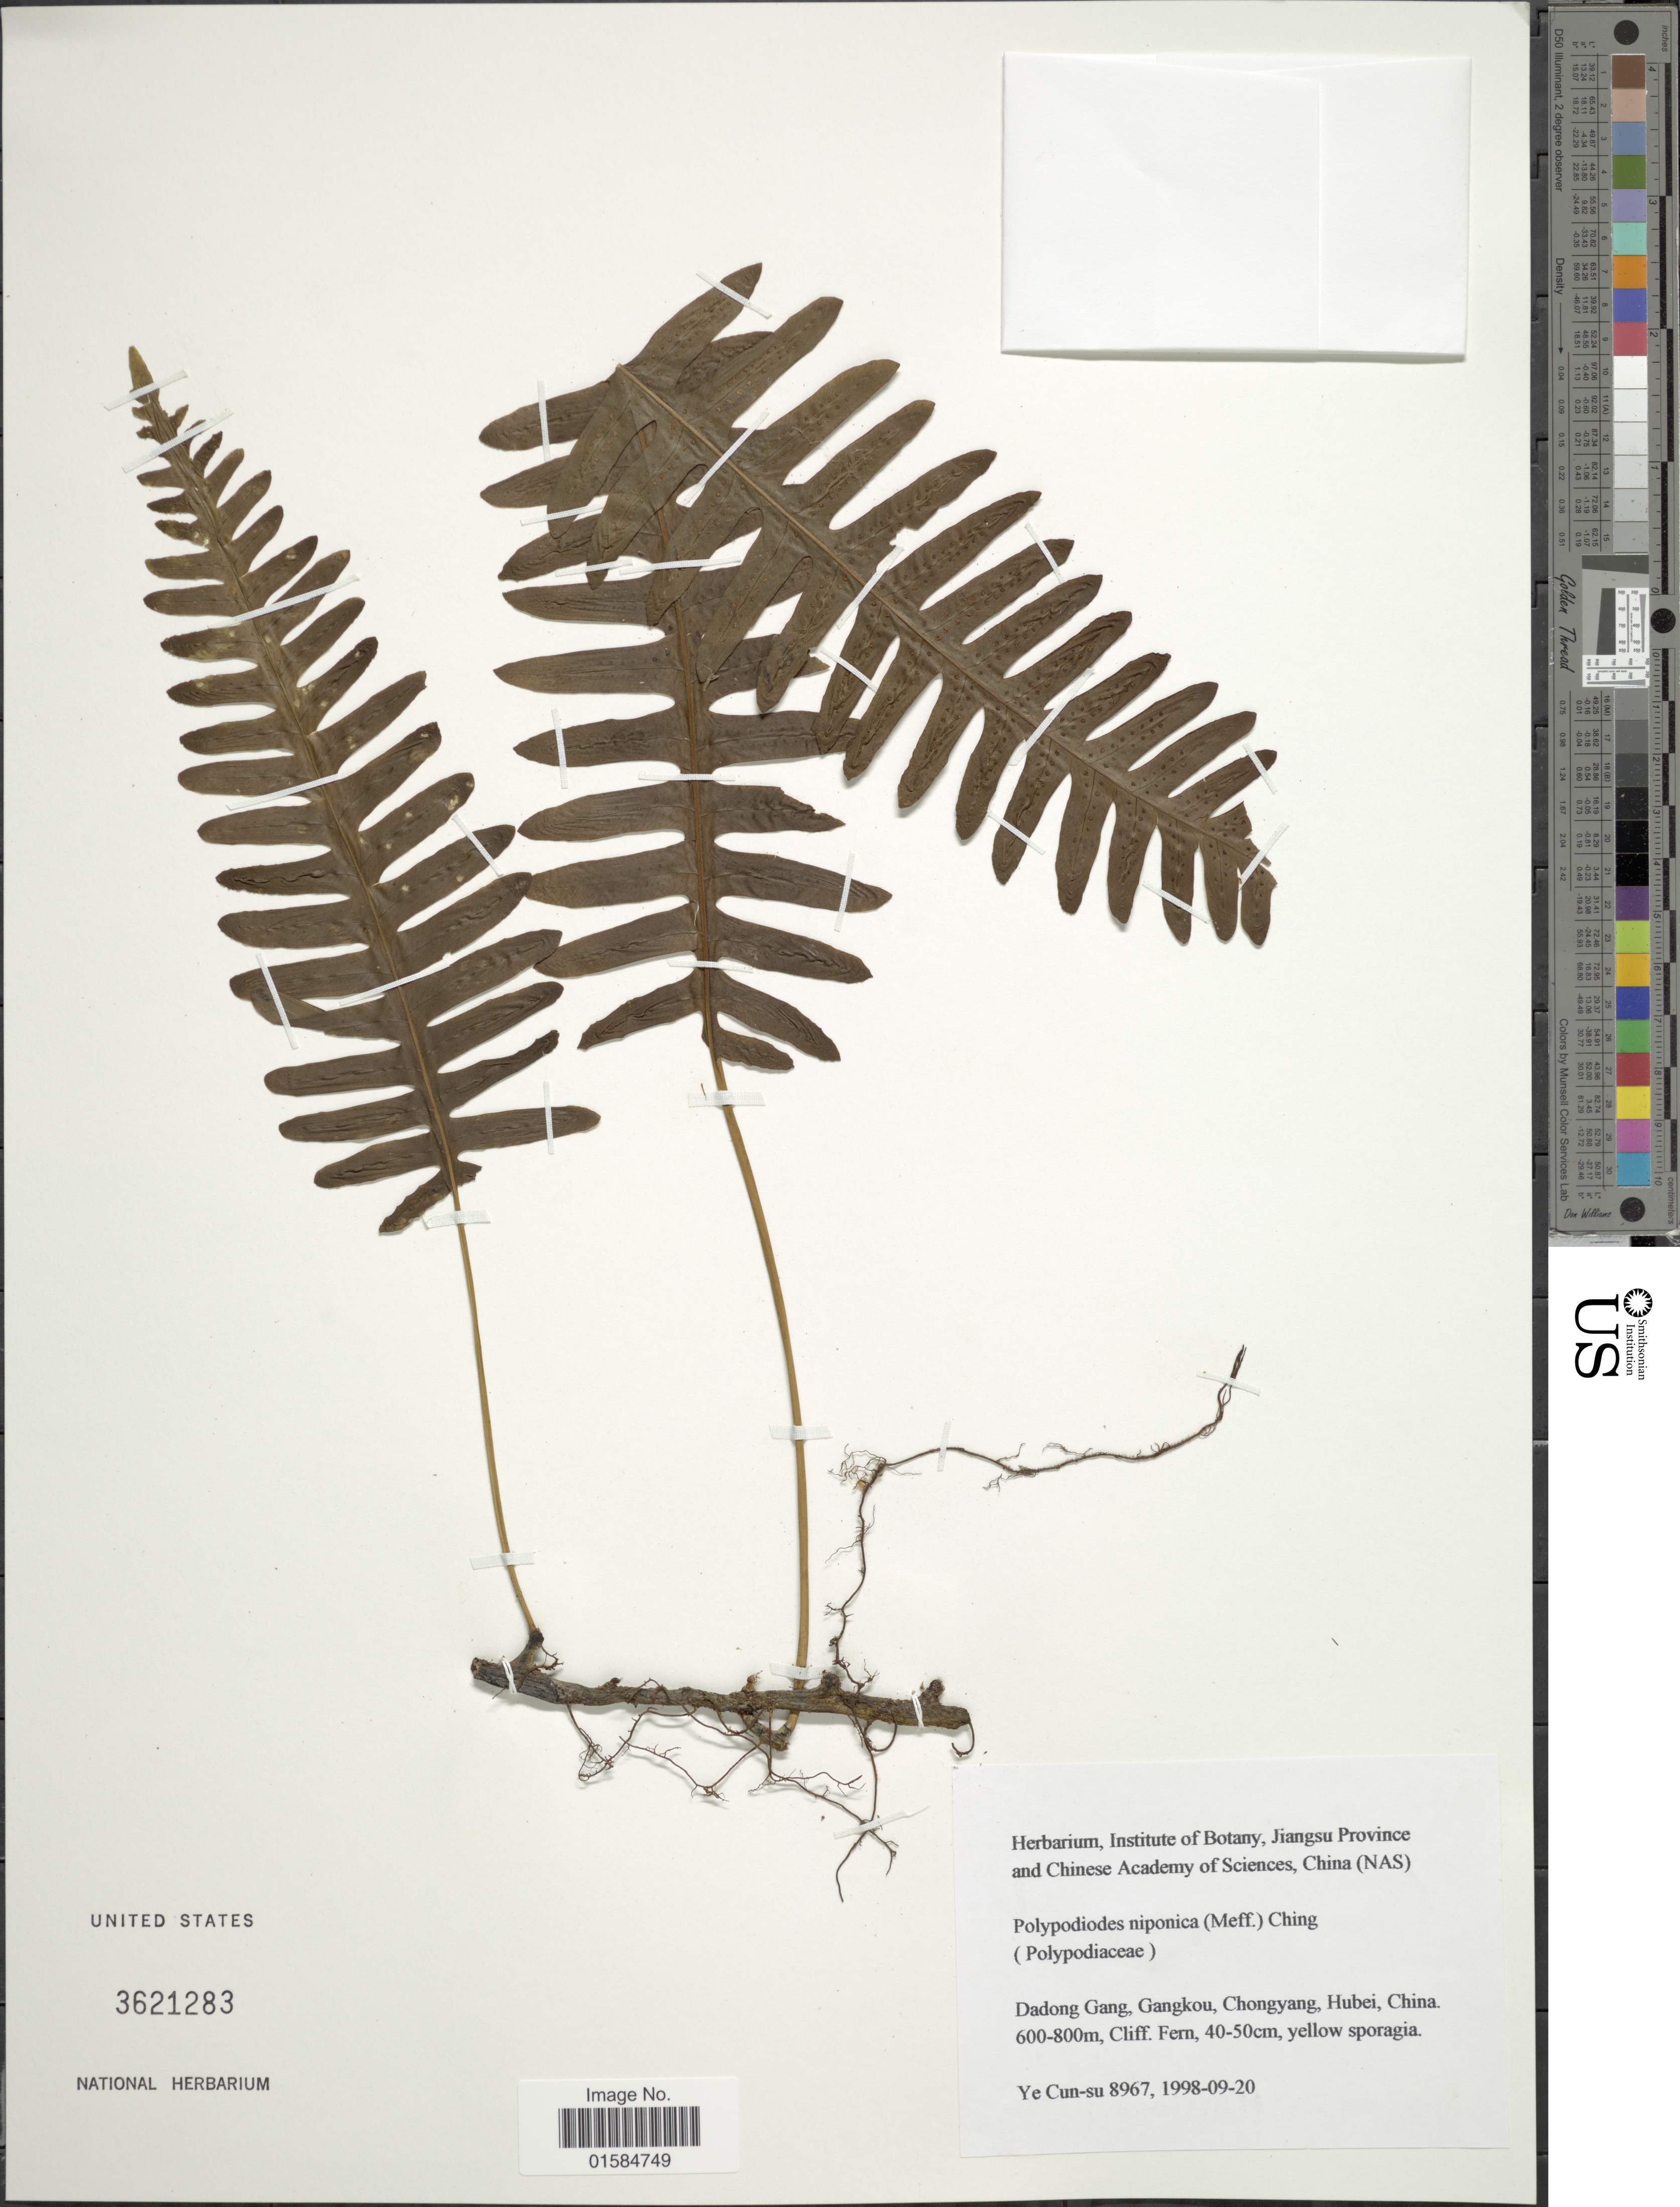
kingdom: Plantae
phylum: Tracheophyta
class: Polypodiopsida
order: Polypodiales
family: Polypodiaceae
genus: Goniophlebium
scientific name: Goniophlebium niponicum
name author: (Mett.) Bedd.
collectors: Ye Cun-su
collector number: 8967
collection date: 1998-09-20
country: China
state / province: Hebei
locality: Dadong Gang, Gangkou, Chongyang, Hubei, China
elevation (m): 600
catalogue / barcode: US 3621283